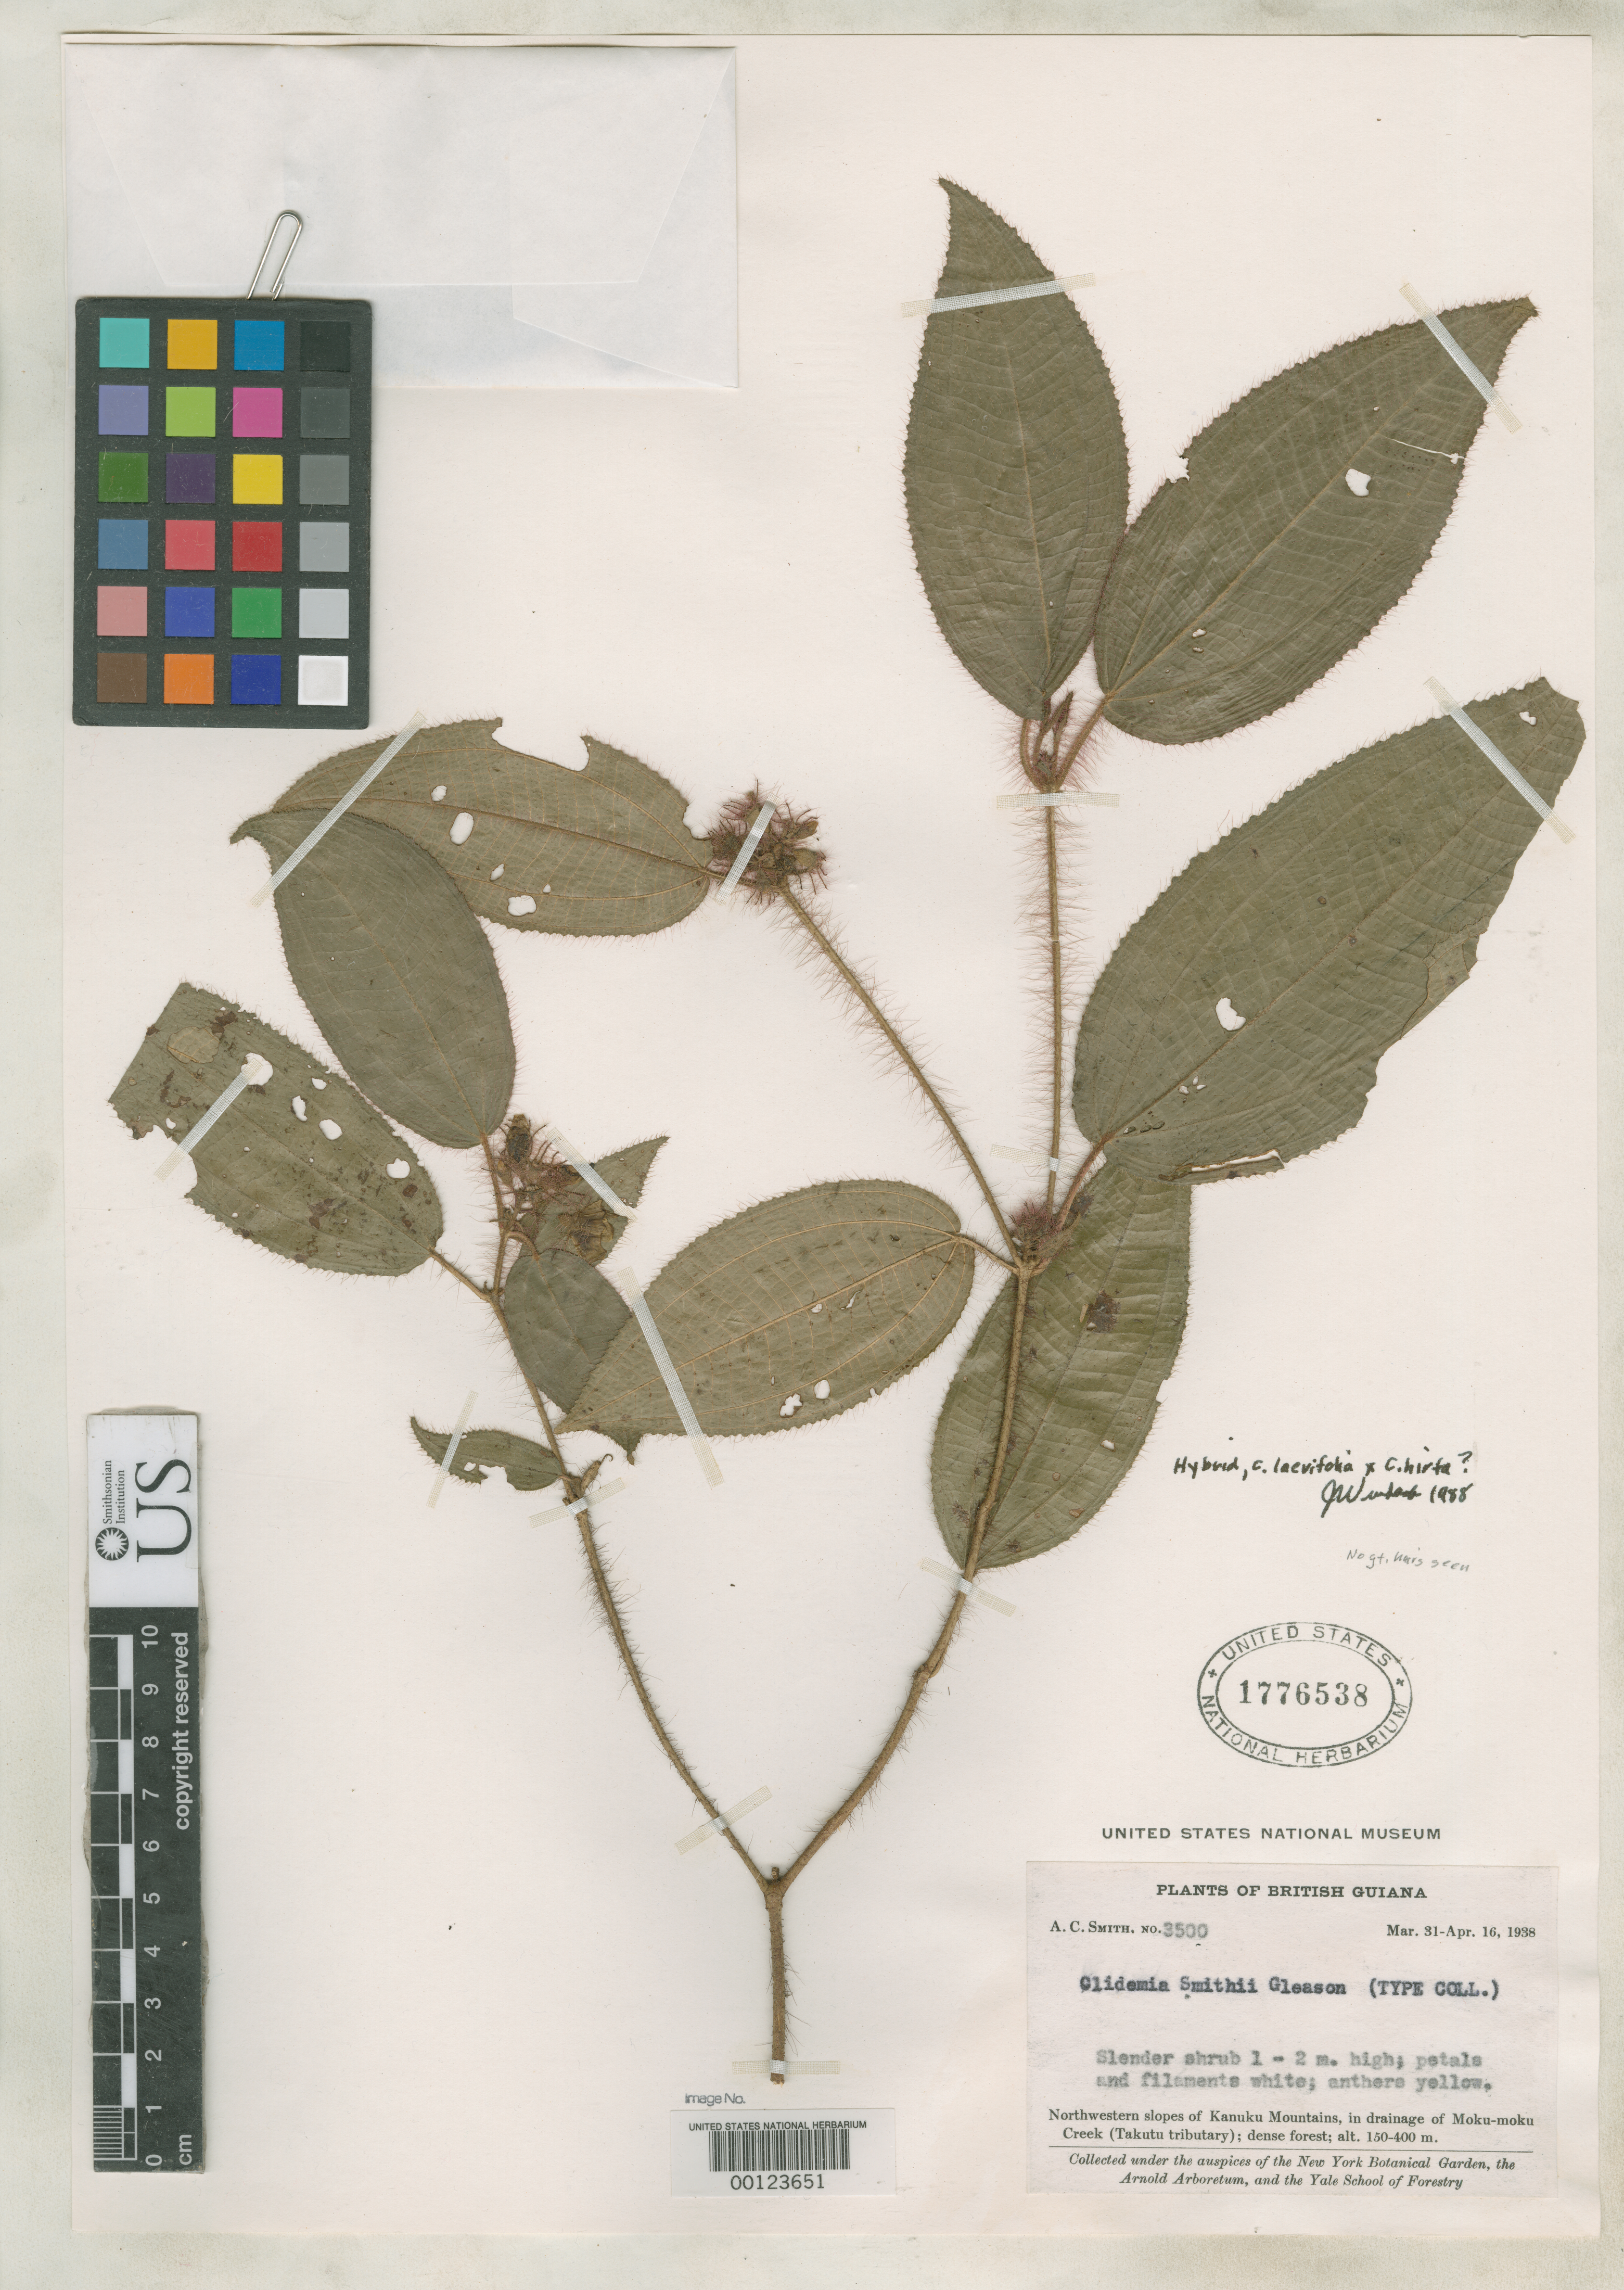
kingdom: Plantae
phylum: Tracheophyta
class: Magnoliopsida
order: Myrtales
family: Melastomataceae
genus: Clidemia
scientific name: Clidemia smithii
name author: Gleason in A.C. Sm.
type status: Isotype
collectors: A. C. Smith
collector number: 3500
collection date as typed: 31 Mar 1938 to 16 Apr 1938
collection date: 1938-03-31/1938-04-16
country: Guyana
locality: Northwestern Kanuku Mountains.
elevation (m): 150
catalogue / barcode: US 1776538